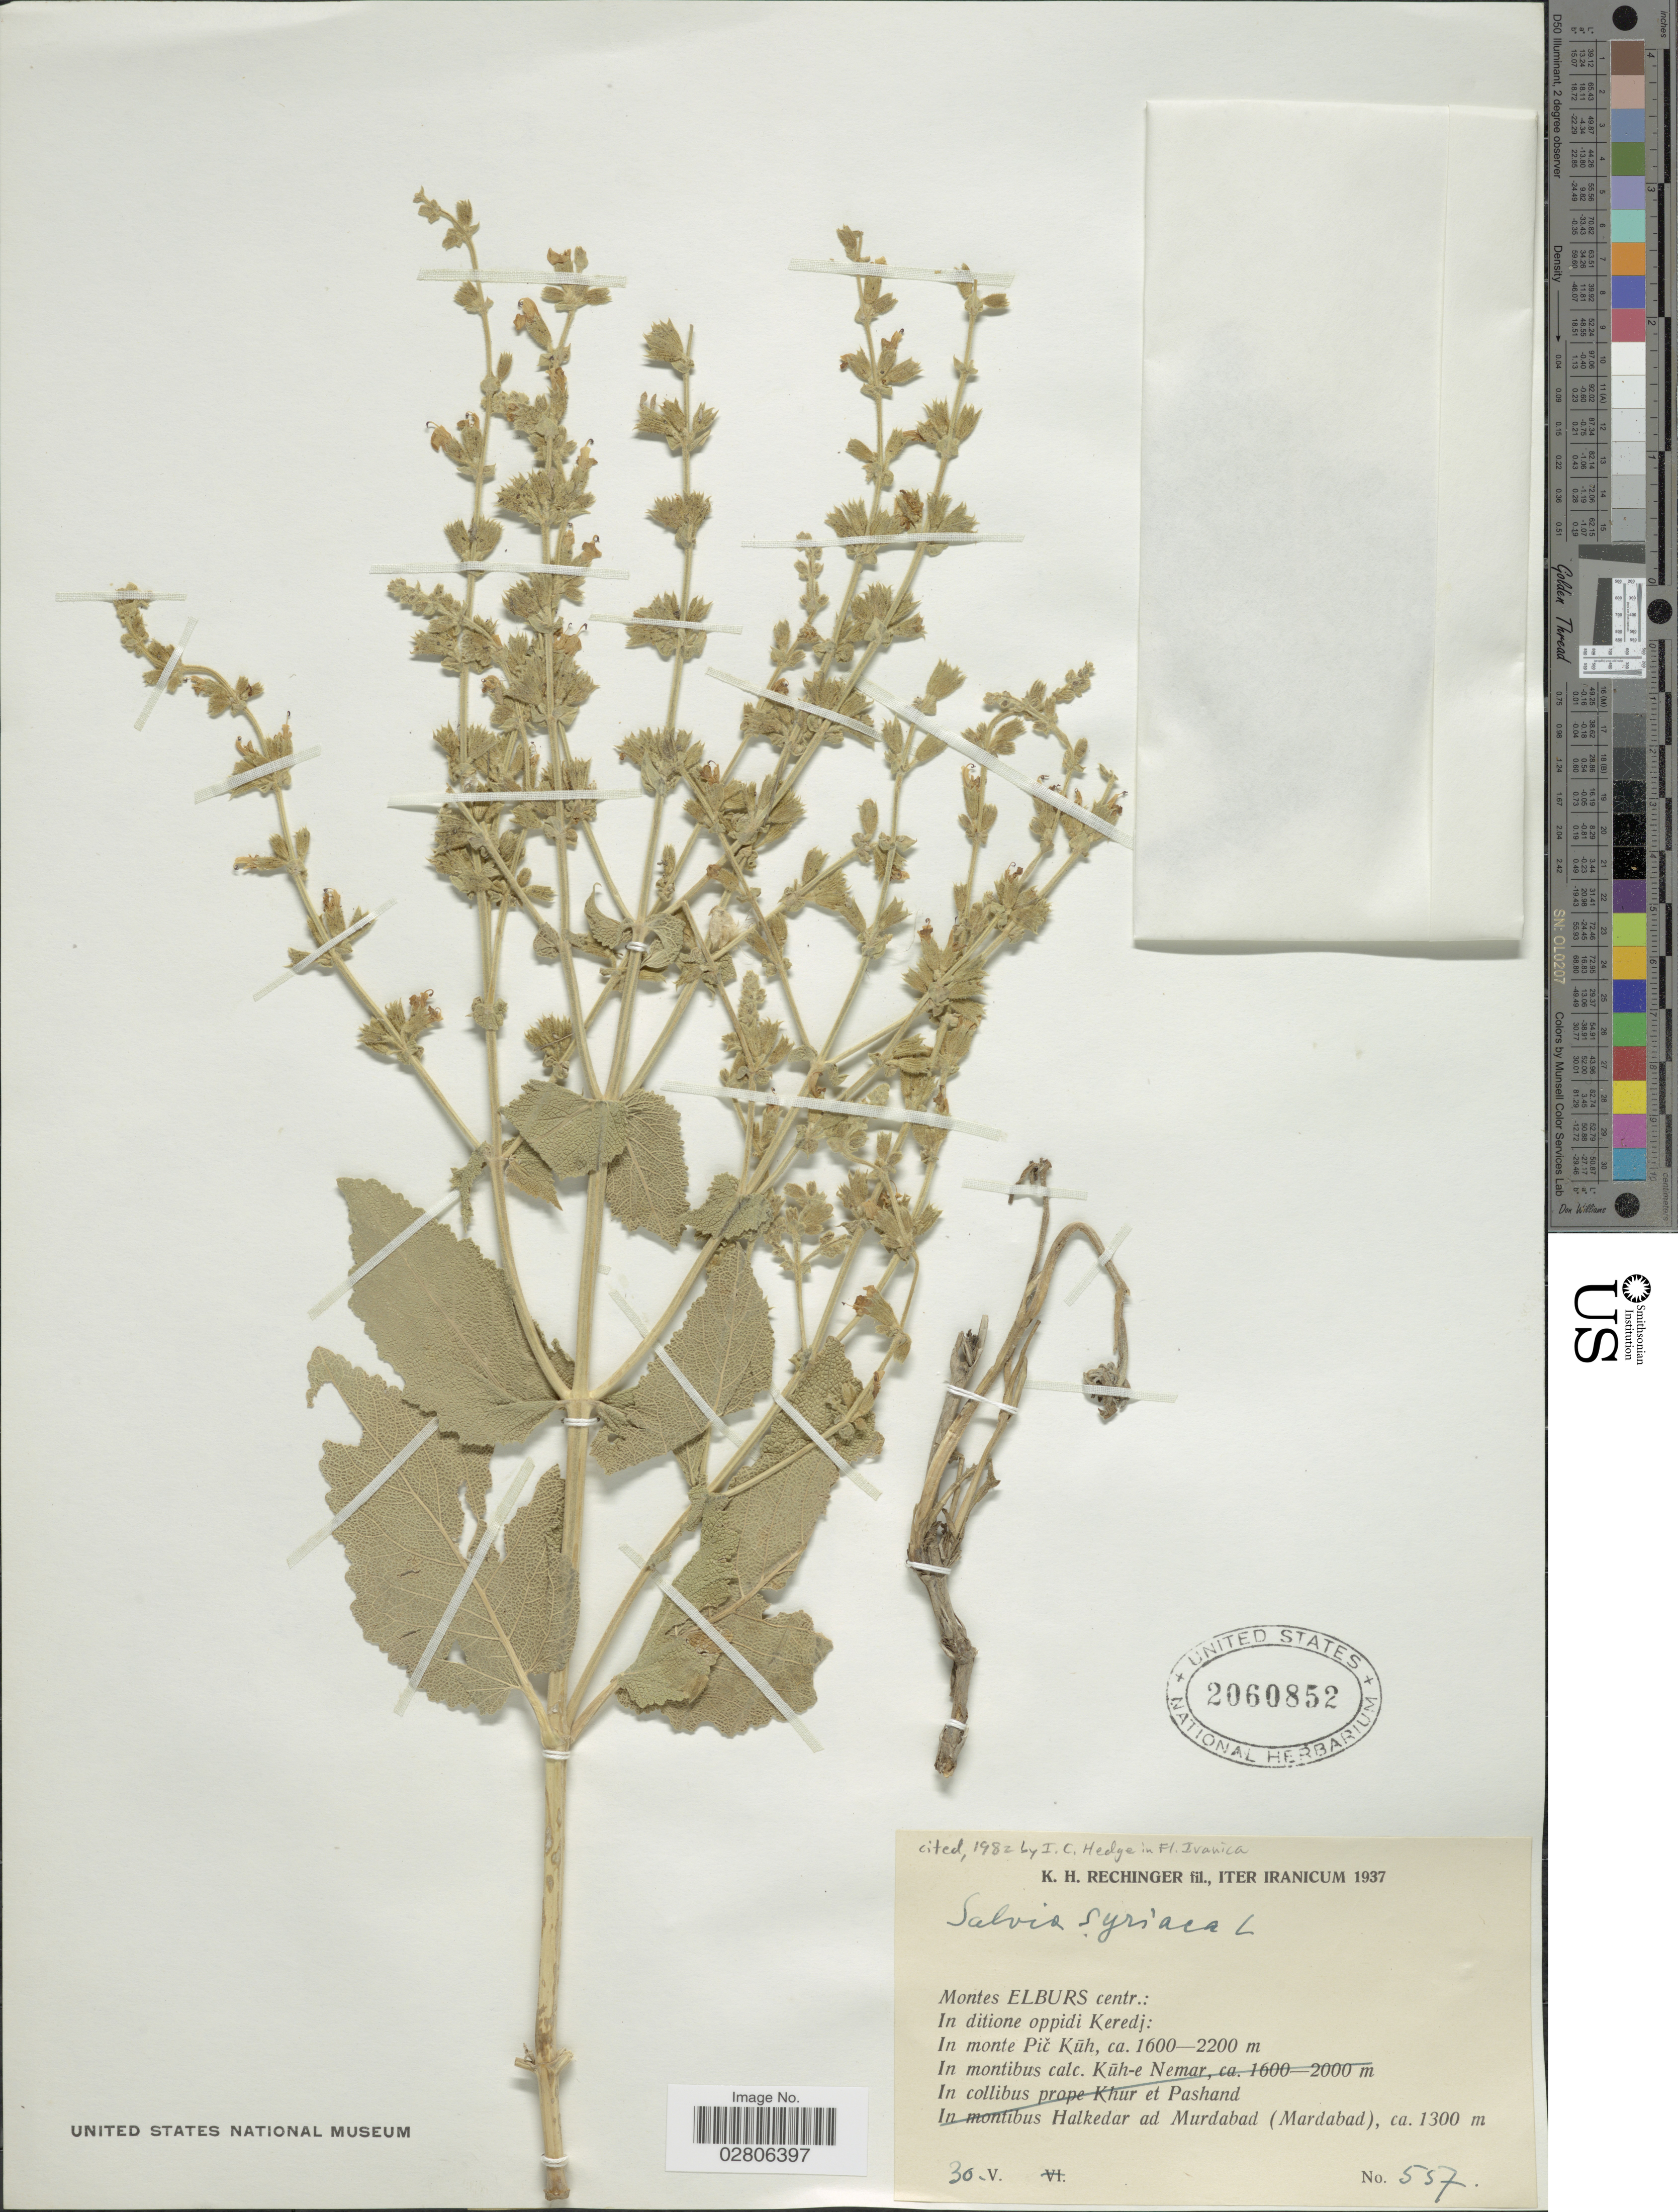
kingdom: Plantae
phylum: Tracheophyta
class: Magnoliopsida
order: Lamiales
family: Lamiaceae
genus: Salvia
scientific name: Salvia syriaca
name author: L.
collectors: K. H. Rechinger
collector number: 557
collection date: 1937-05-30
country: Iran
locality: Iter Iranicum. Montes Elburs centr.: In ditione oppidi Keredj: In monte Pič Kūh.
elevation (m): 1600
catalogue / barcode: US 2060852